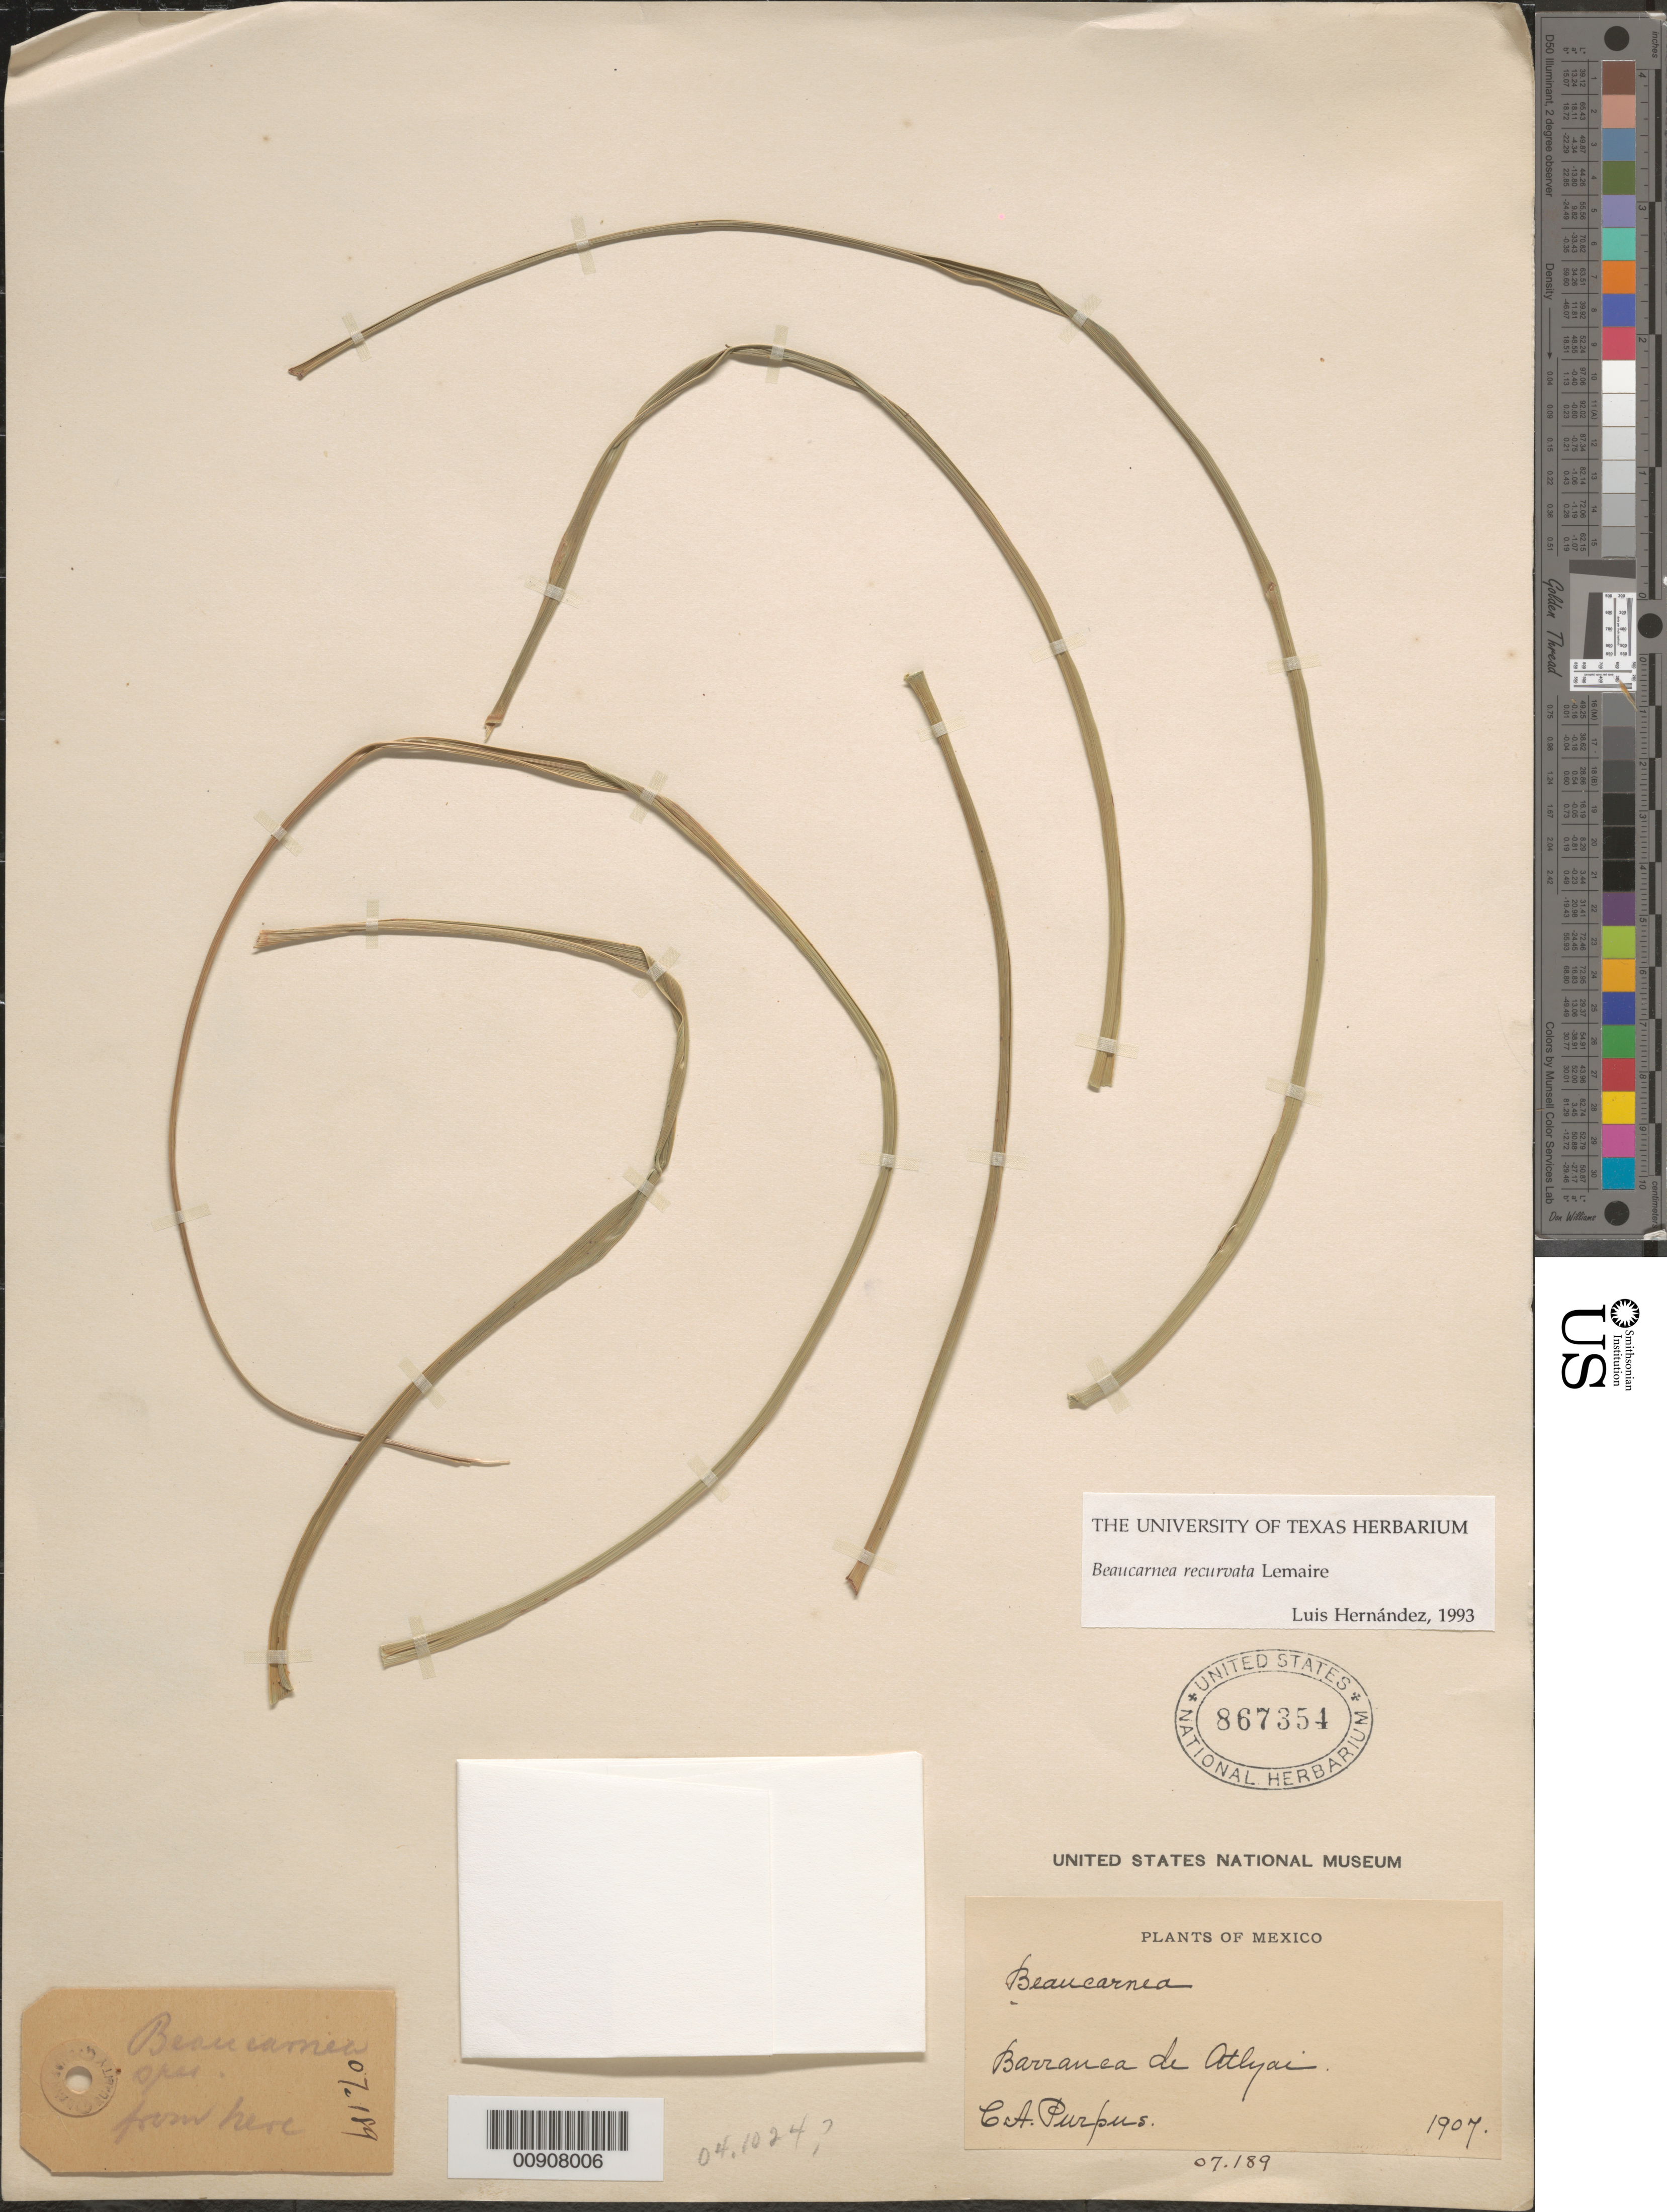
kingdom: Plantae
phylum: Tracheophyta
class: Liliopsida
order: Asparagales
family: Asparagaceae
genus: Beaucarnea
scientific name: Beaucarnea recurvata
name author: Lem.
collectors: C. A. Purpus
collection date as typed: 1907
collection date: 1907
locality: Barranca de Atlyai.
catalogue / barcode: US 867354